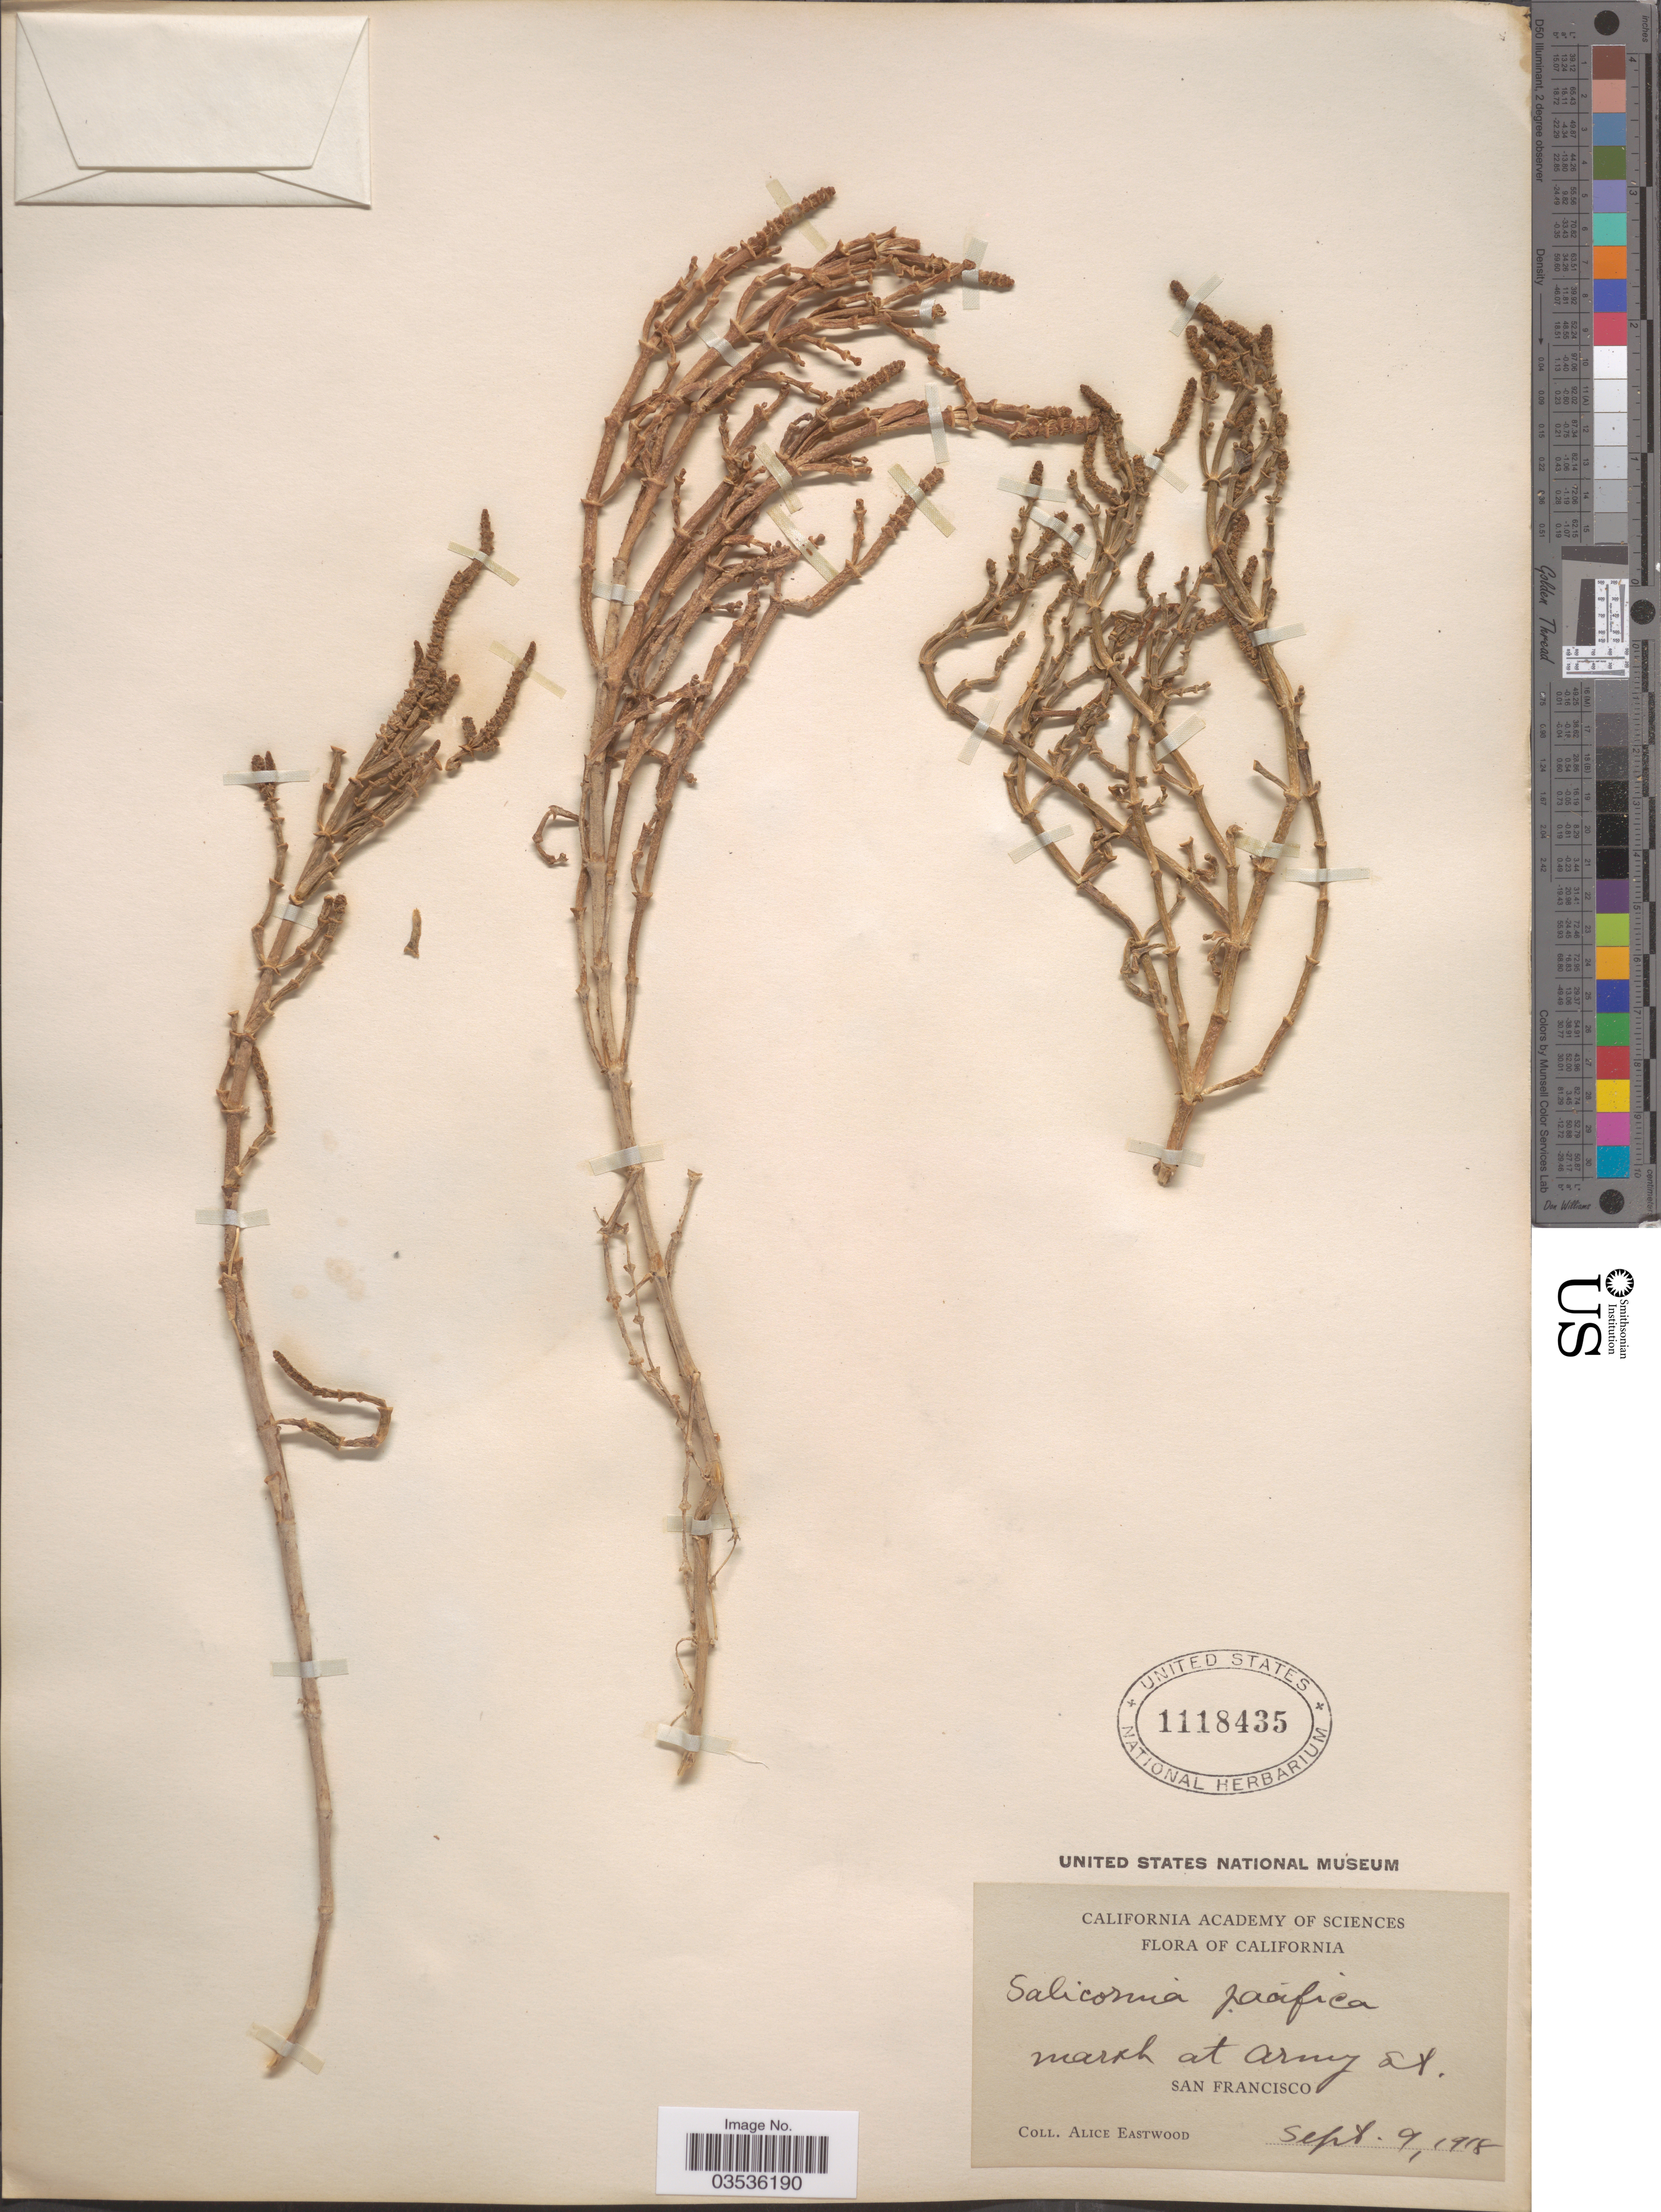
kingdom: Plantae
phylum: Tracheophyta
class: Magnoliopsida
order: Caryophyllales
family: Amaranthaceae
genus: Salicornia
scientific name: Salicornia pacifica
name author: Standl.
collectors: A. Eastwood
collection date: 1918-09-09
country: United States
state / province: California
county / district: San Francisco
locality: Marsh at Army St. San Francisco.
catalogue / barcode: US 1118435